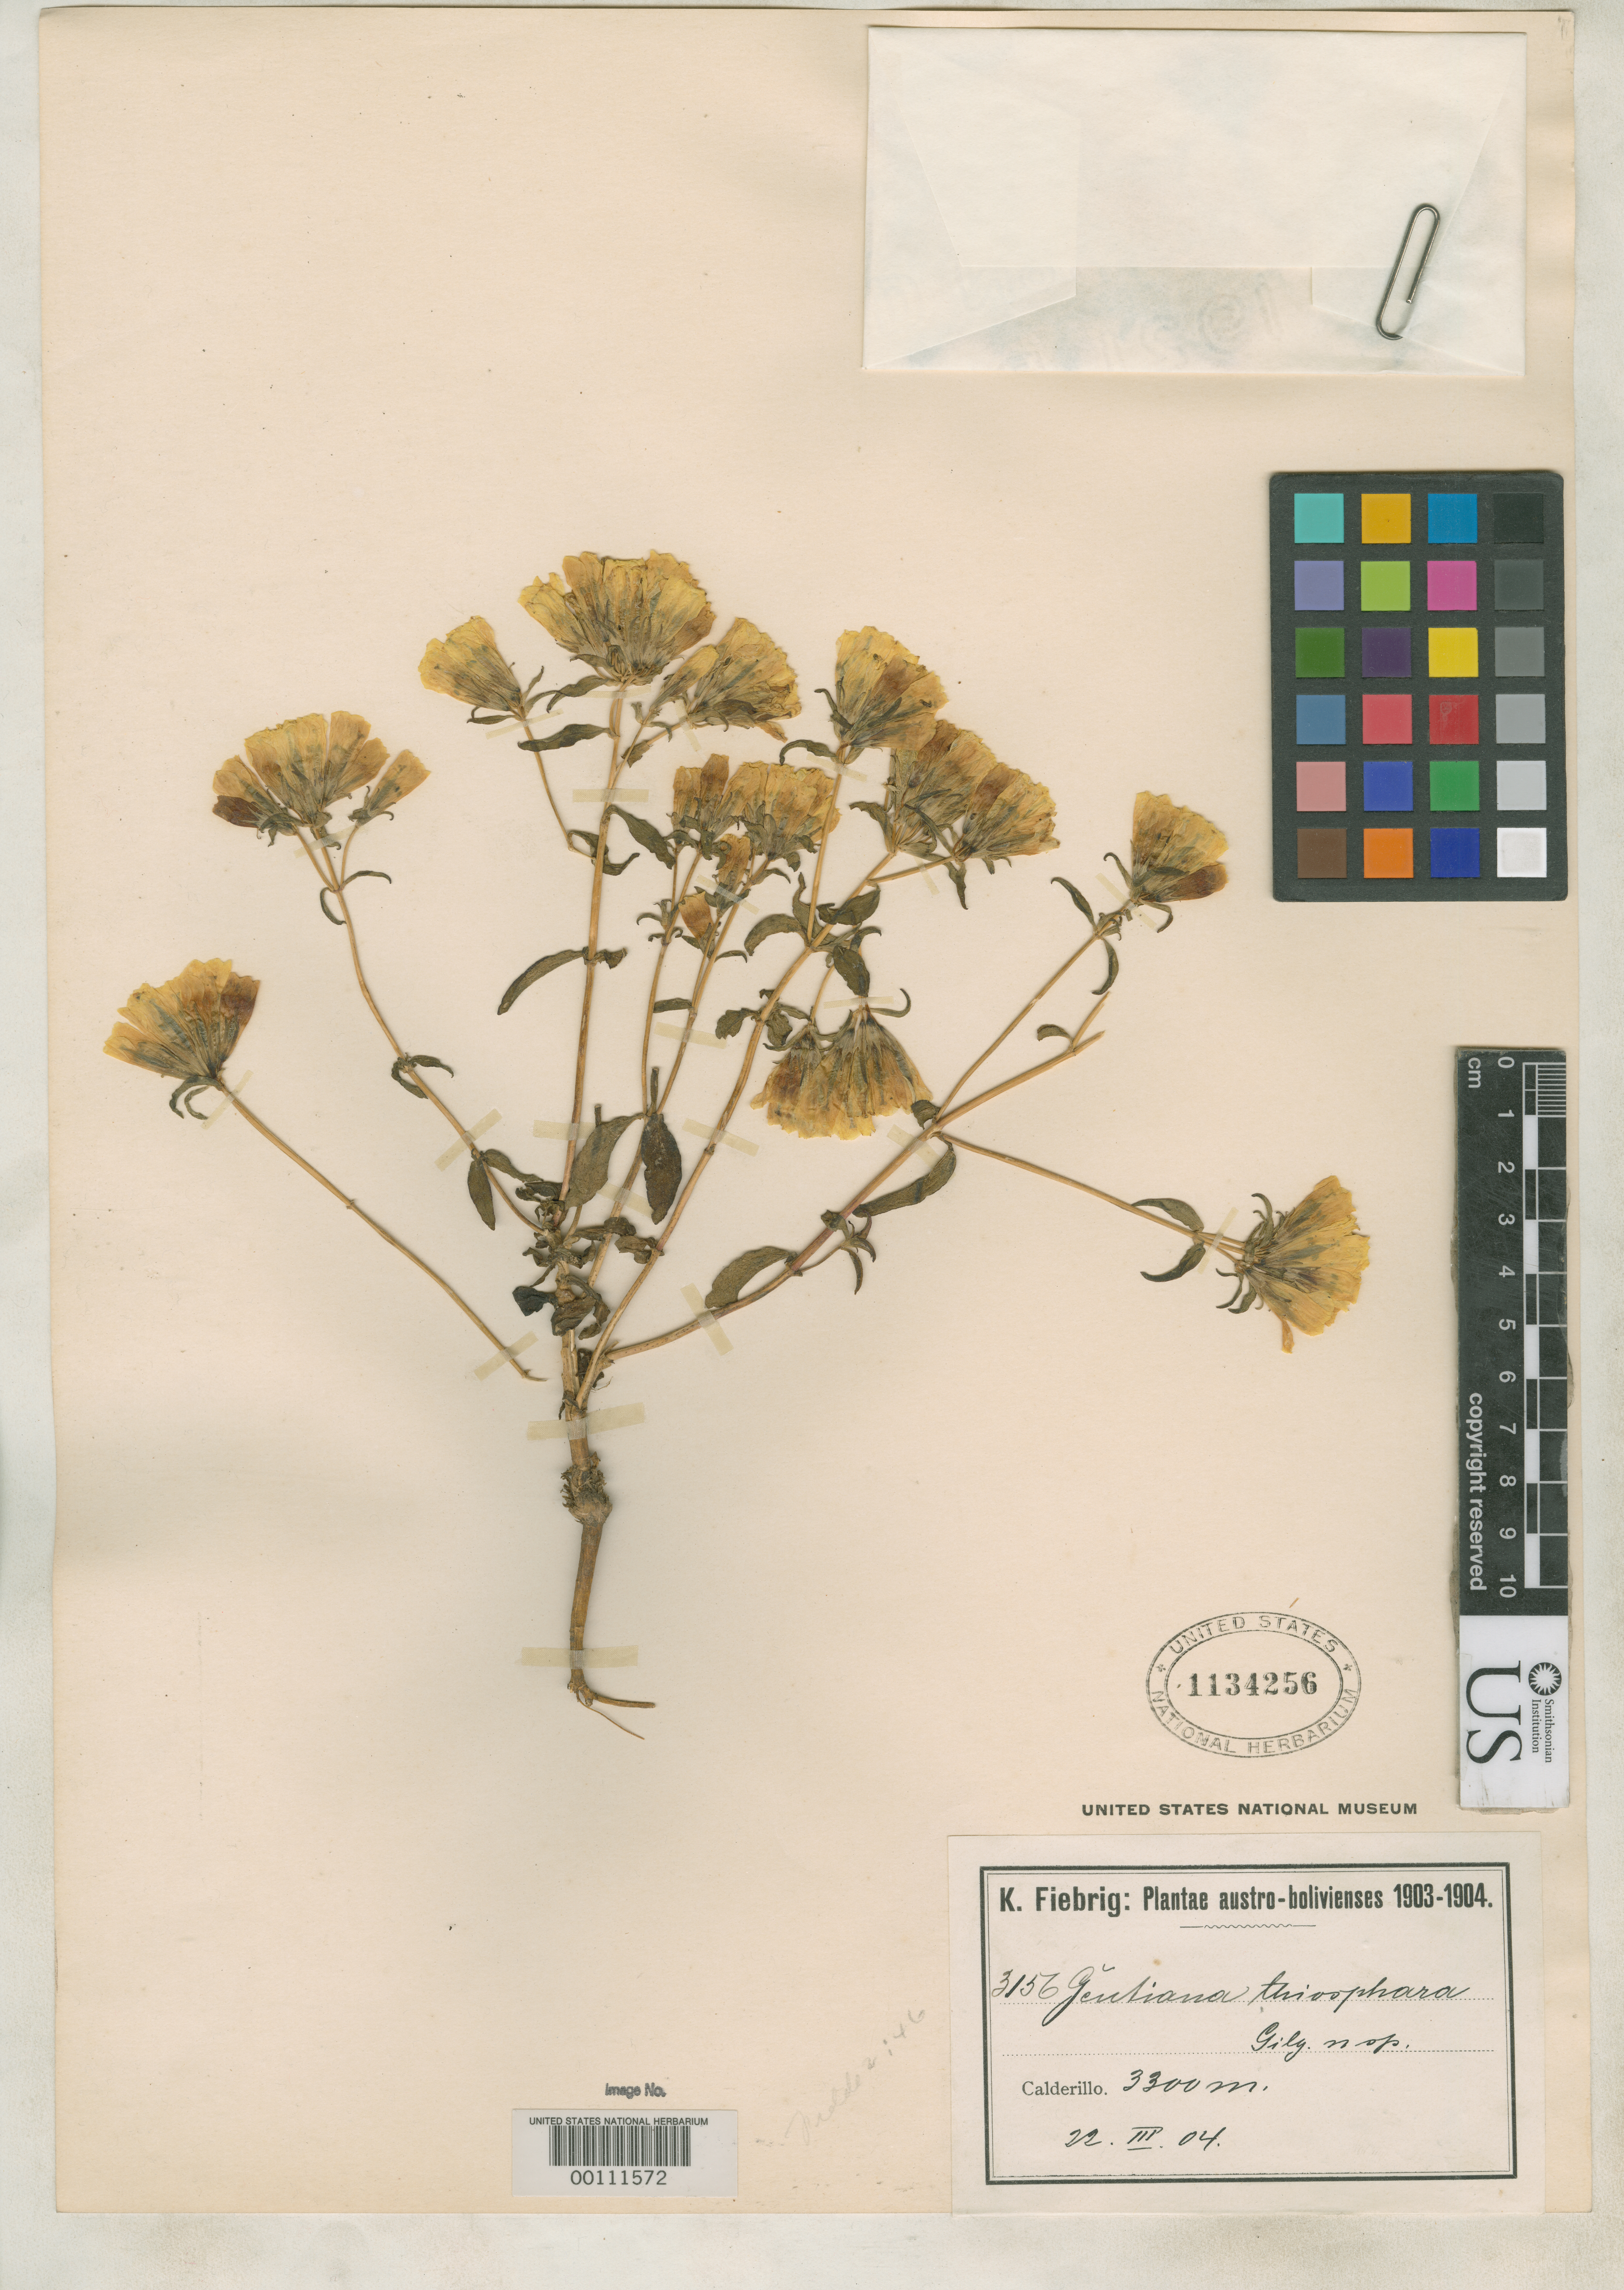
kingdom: Plantae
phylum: Tracheophyta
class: Magnoliopsida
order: Gentianales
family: Gentianaceae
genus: Gentiana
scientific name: Gentiana thiosphaeria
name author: Gilg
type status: Isotype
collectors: K. Fiebrig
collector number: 3156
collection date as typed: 22 Mar 1904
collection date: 1904-03-22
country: Bolivia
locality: Calderillo.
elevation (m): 3300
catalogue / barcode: US 1134256